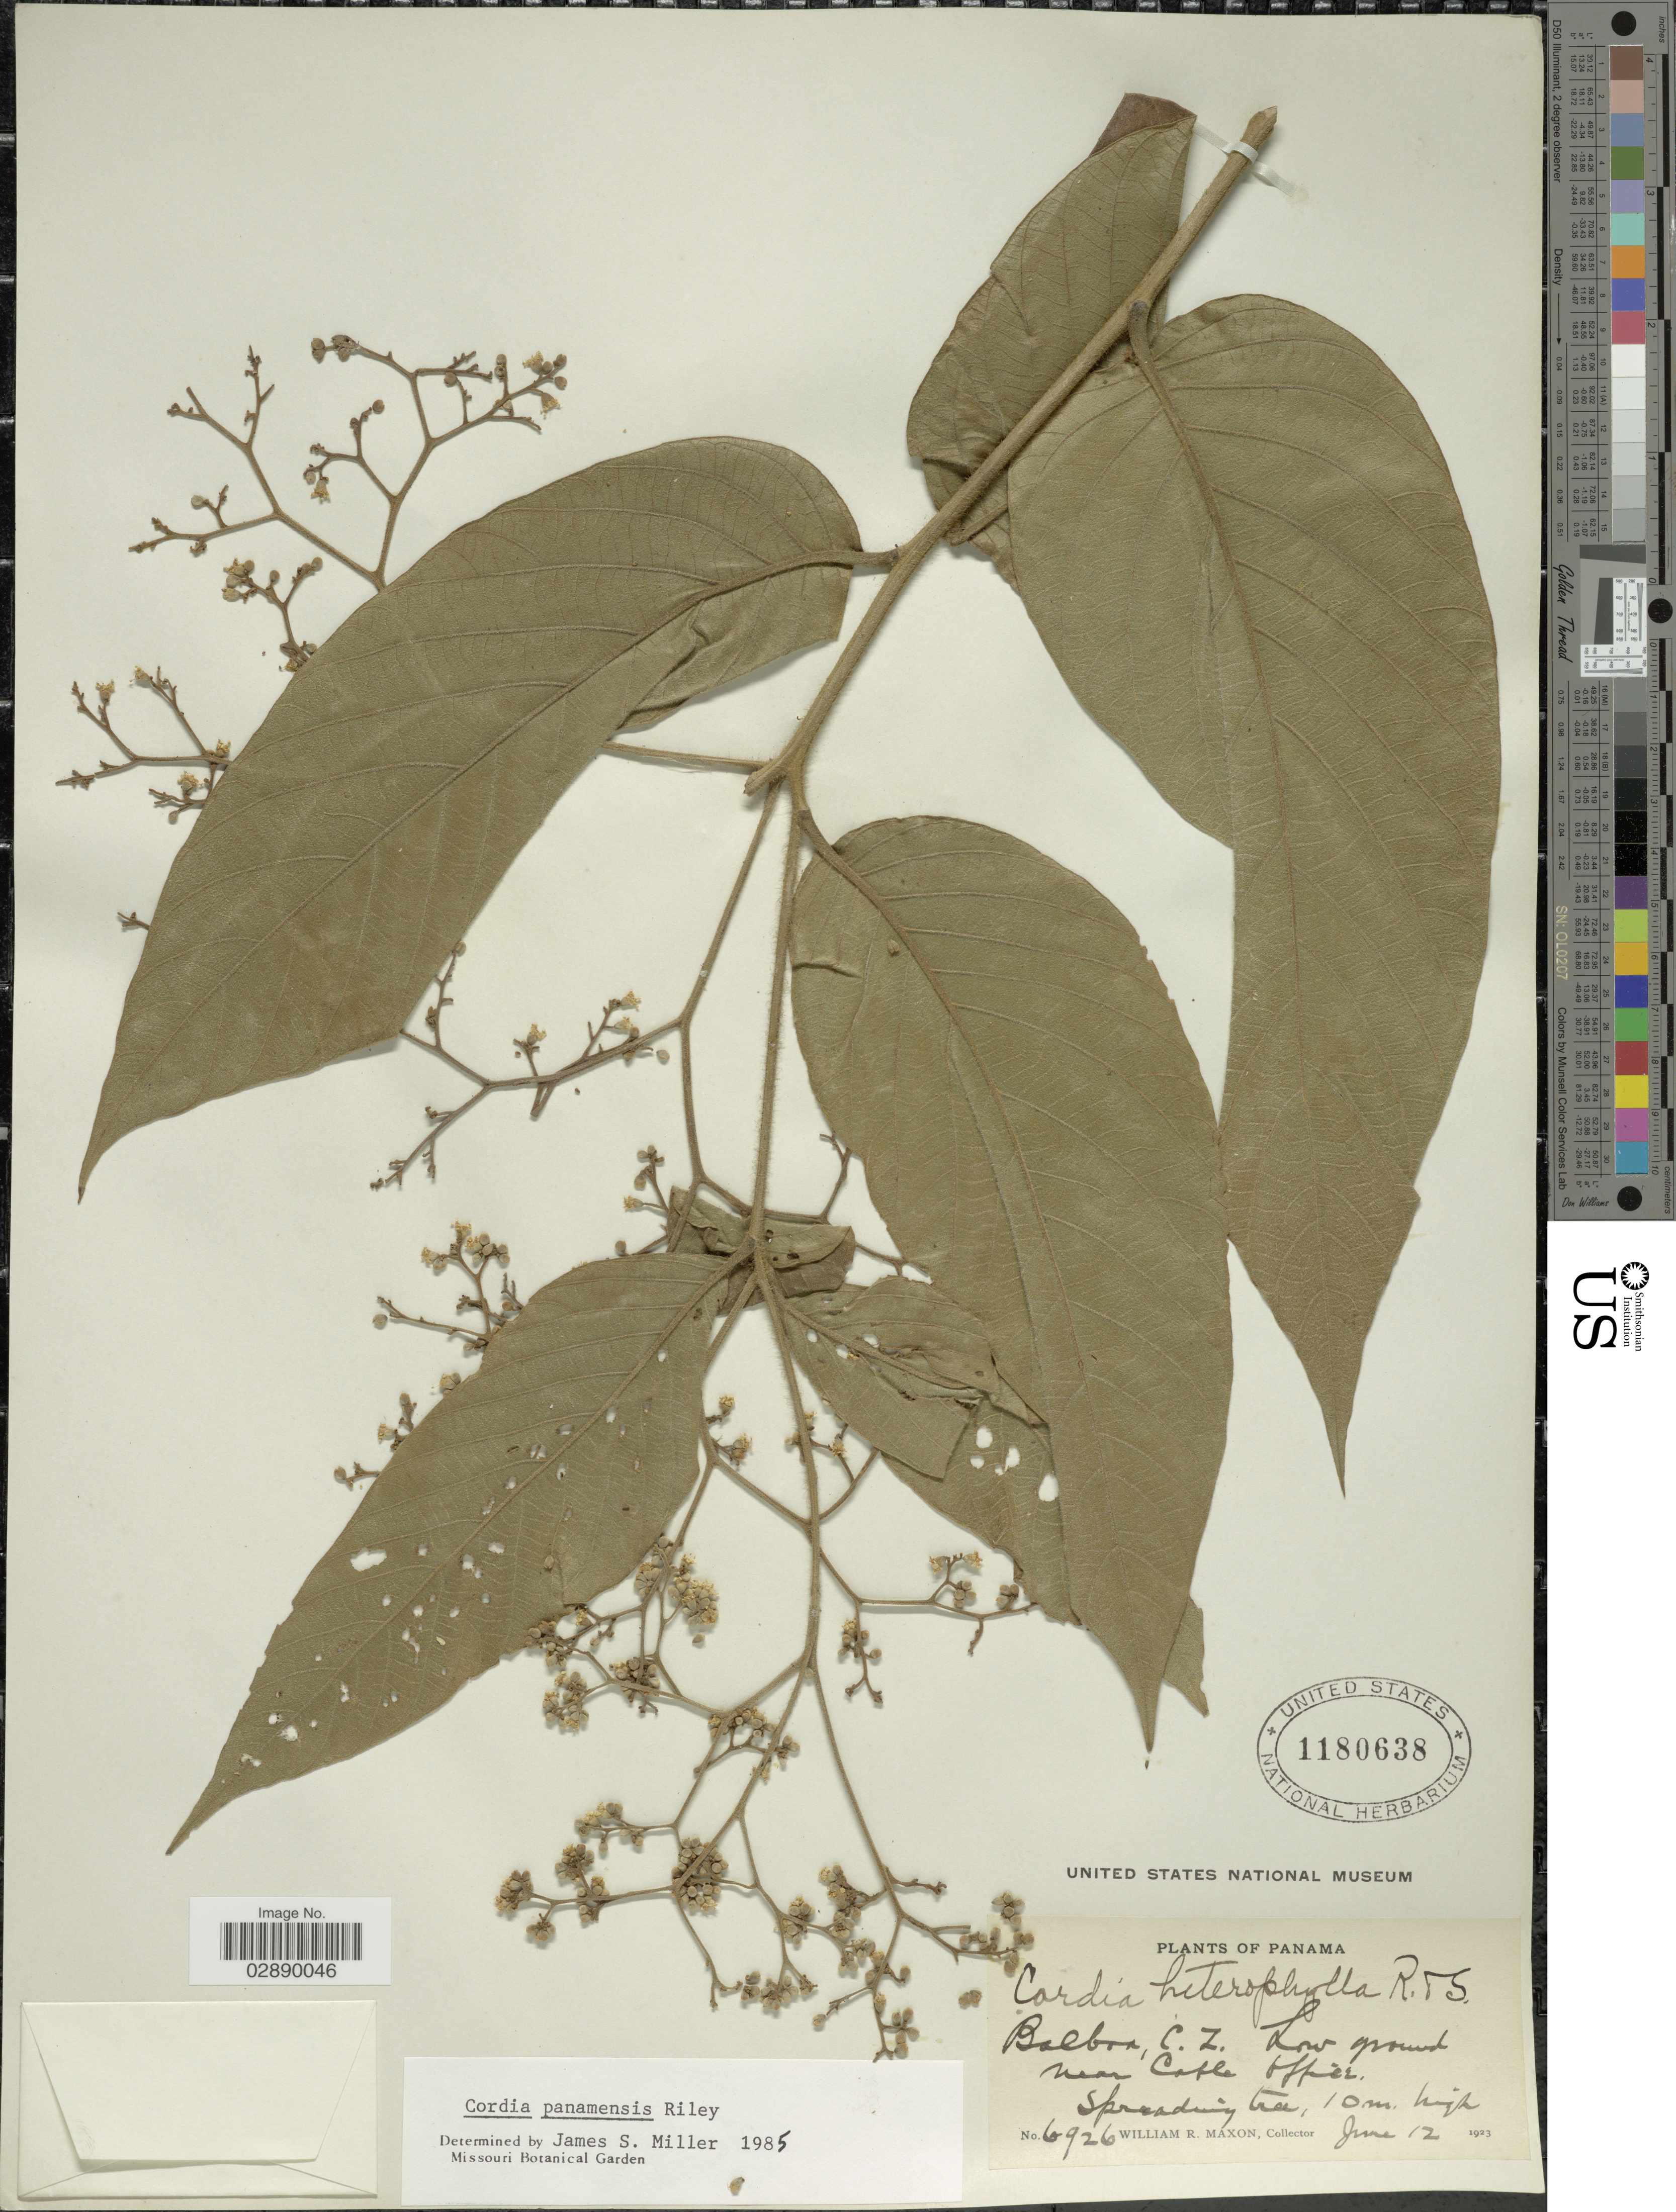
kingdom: Plantae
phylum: Tracheophyta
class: Magnoliopsida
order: Boraginales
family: Cordiaceae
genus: Cordia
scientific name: Cordia panamensis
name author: L. Riley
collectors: W. R. Maxon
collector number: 6926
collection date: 1923-06-12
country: Panama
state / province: Colón / Panamá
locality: Balboa, C.Z.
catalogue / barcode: US 1180638